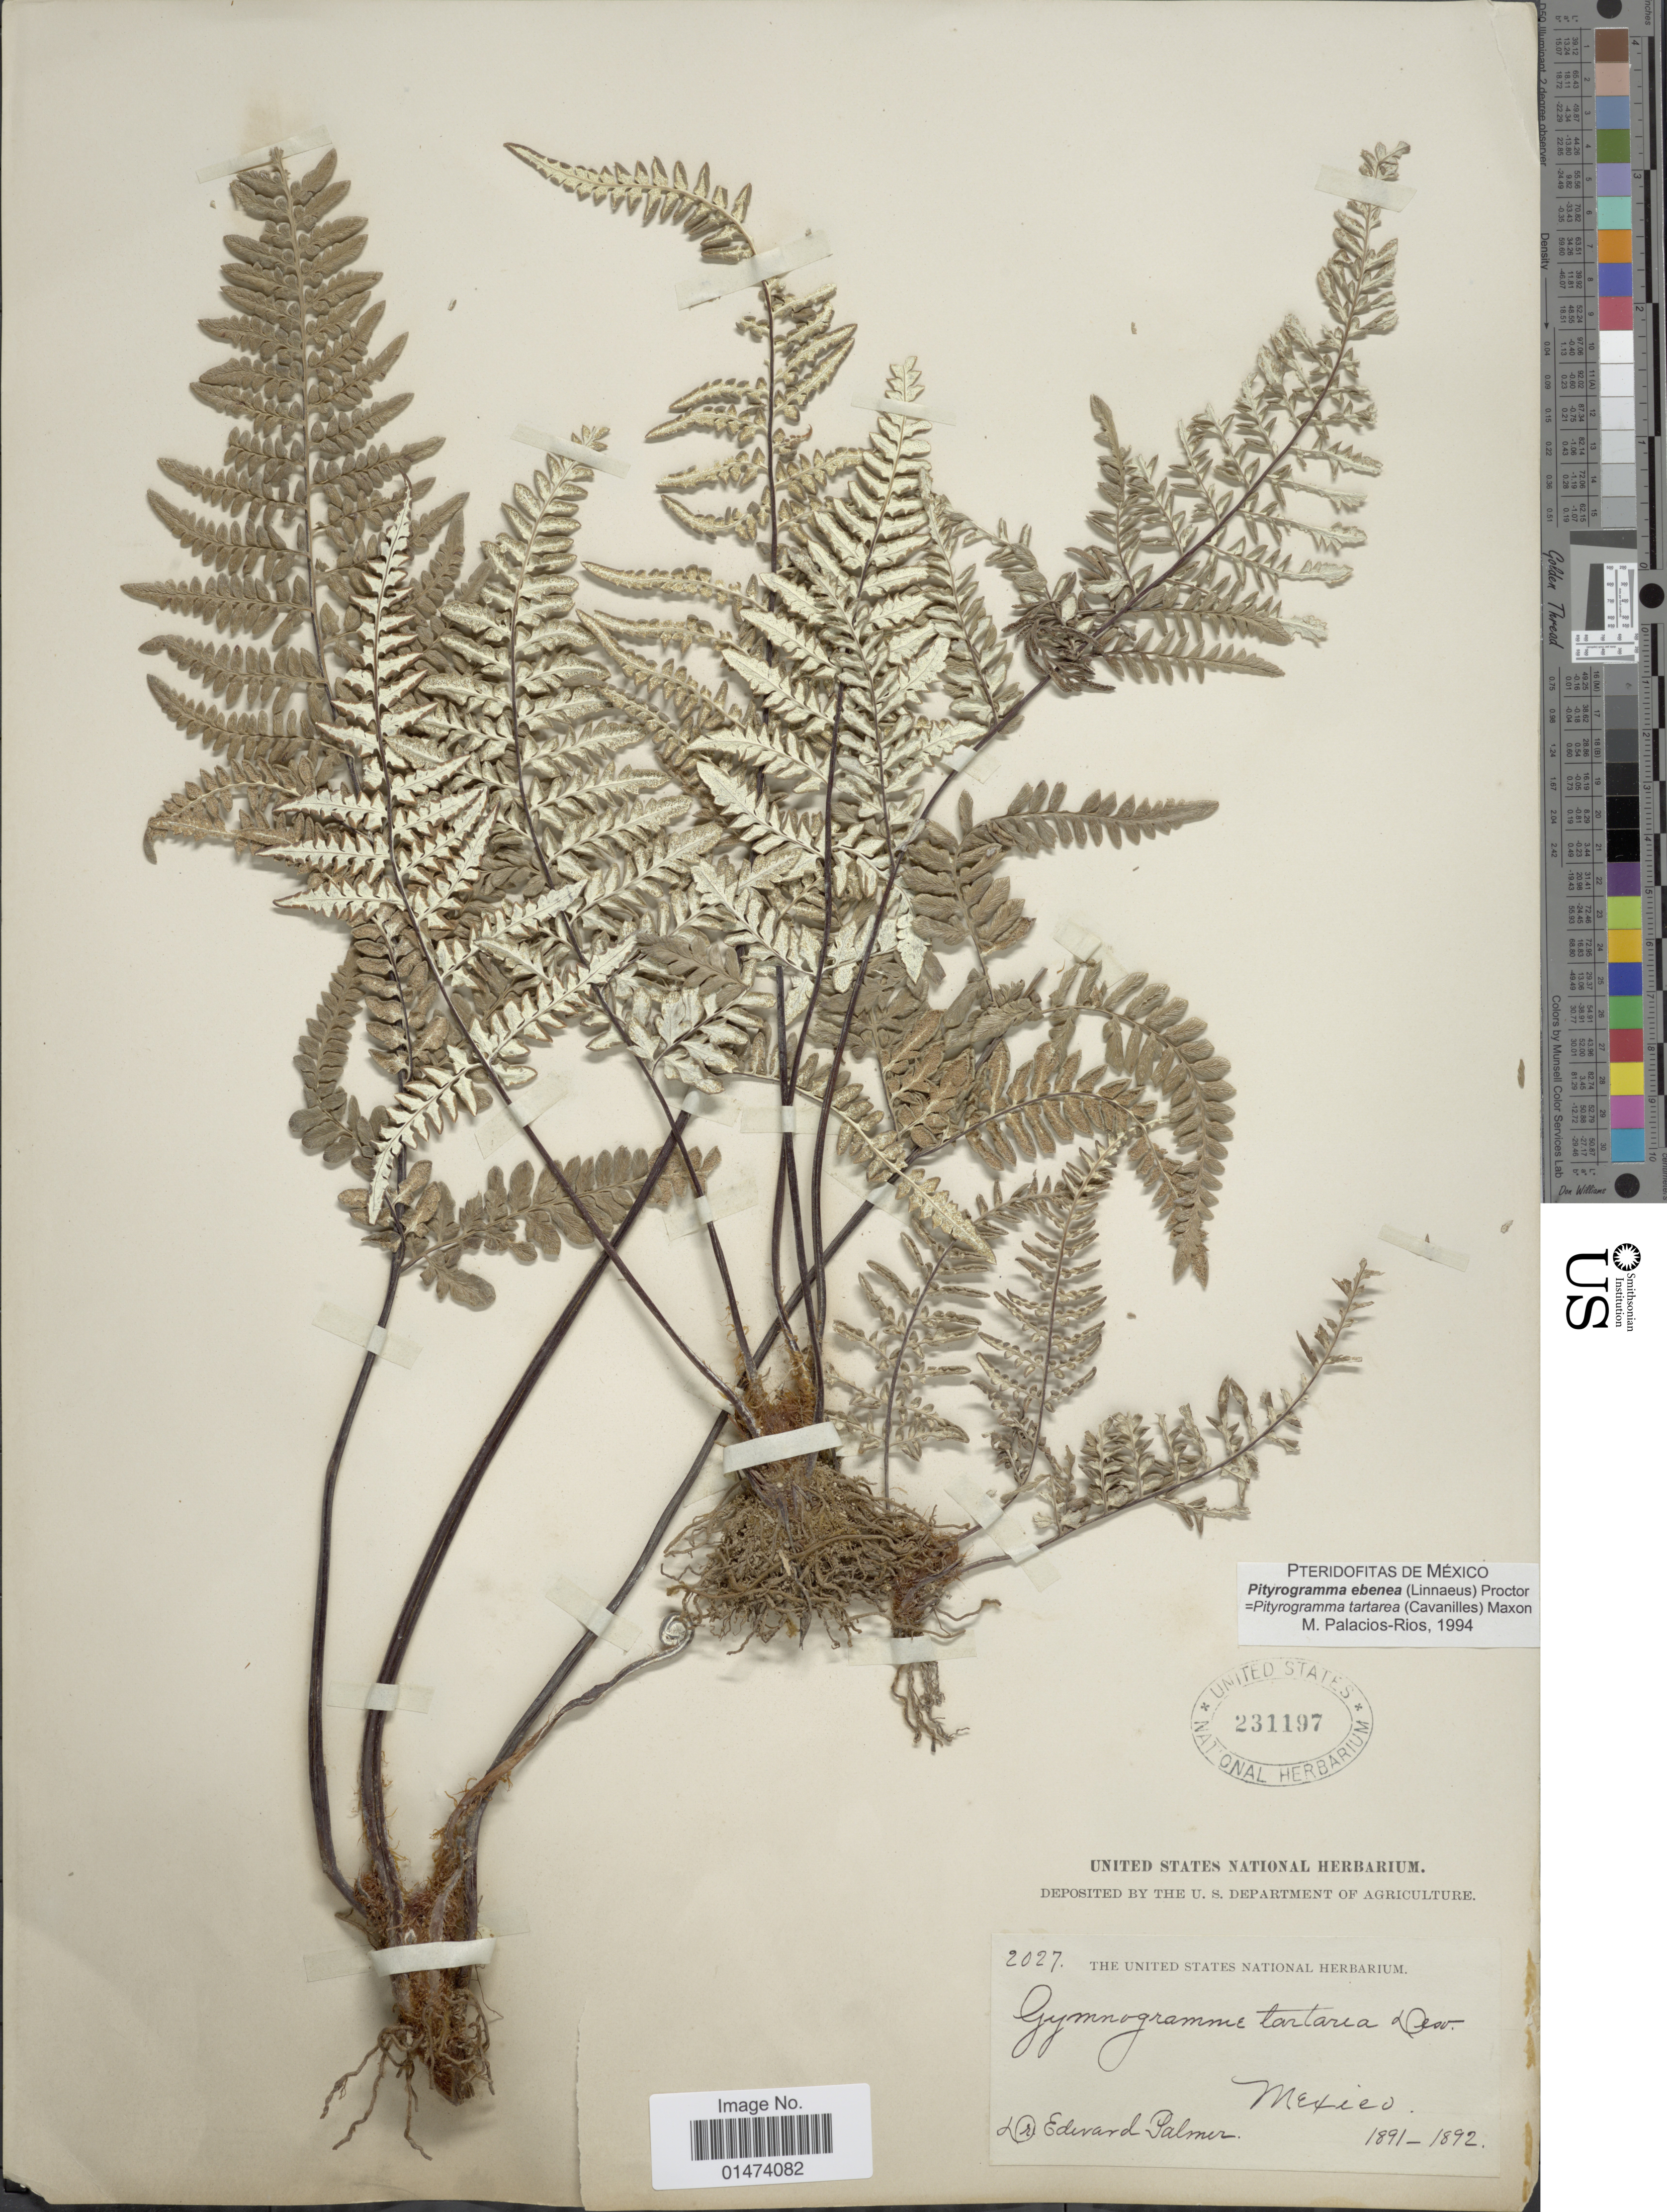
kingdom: Plantae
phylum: Tracheophyta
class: Polypodiopsida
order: Polypodiales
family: Pteridaceae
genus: Pityrogramma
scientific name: Pityrogramma tartarea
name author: (Cav.) Maxon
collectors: E. Palmer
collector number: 2027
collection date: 1891/1892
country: Mexico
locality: Mexico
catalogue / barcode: US 231197